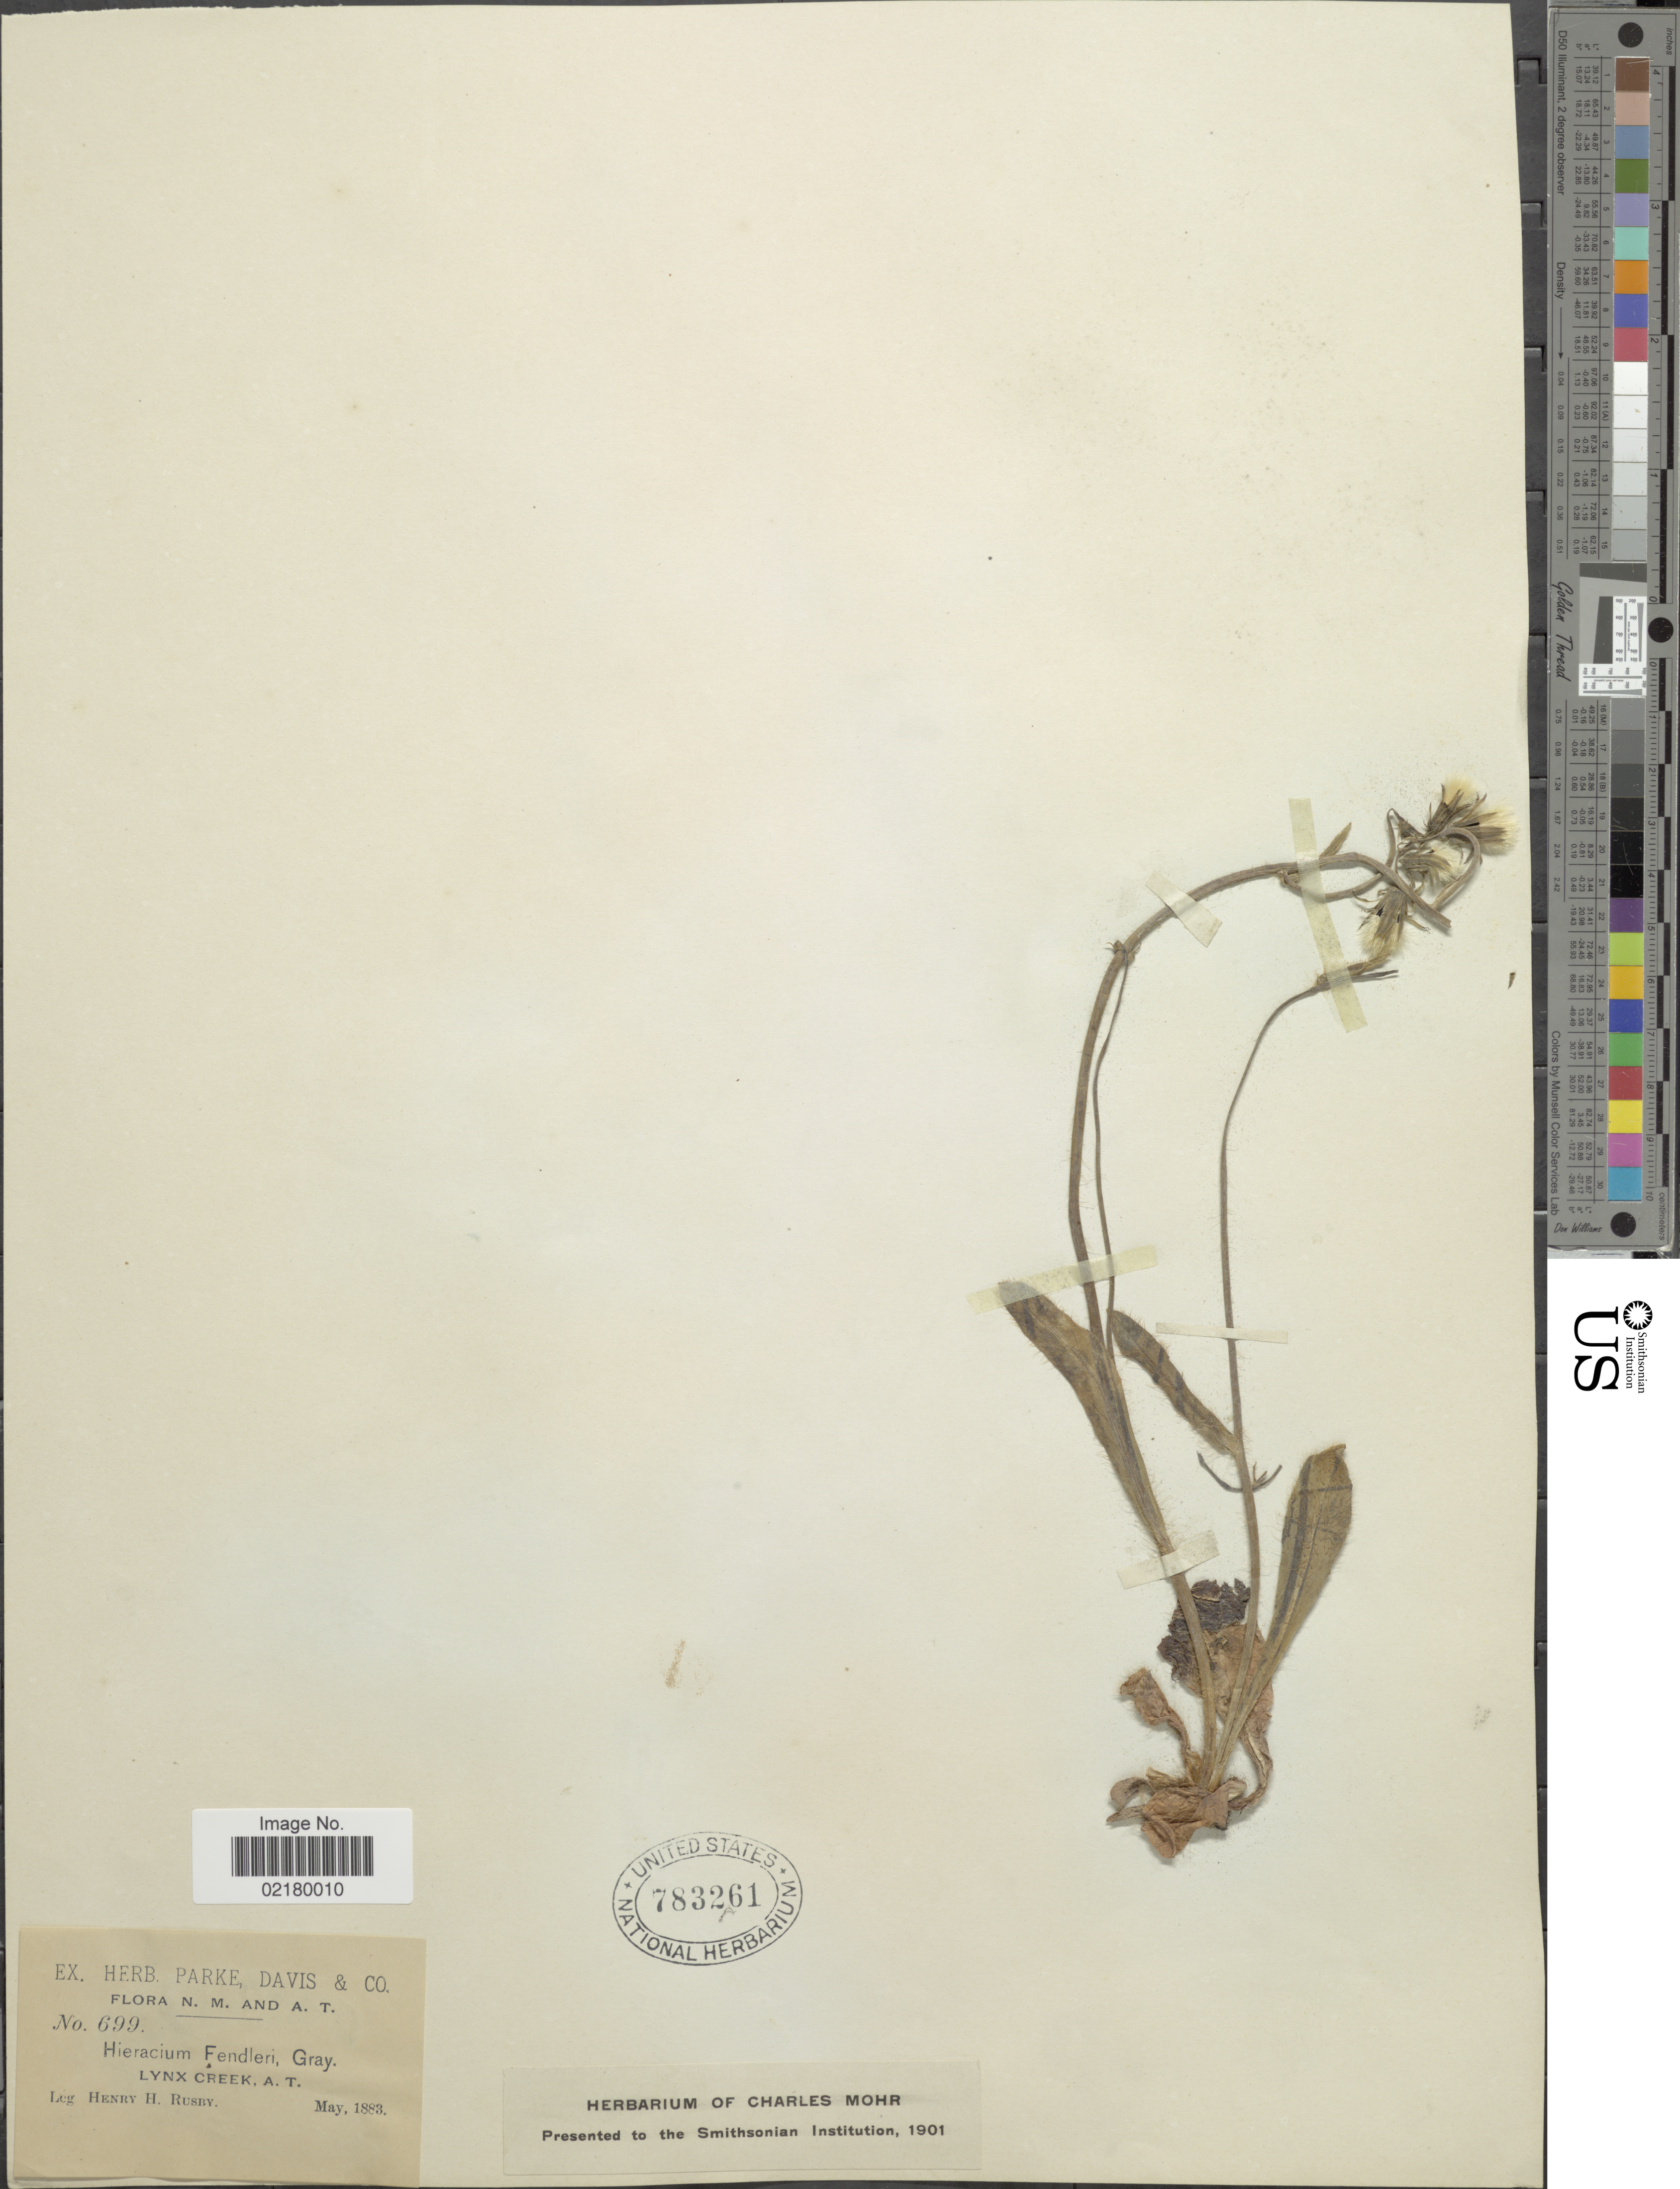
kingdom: Plantae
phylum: Tracheophyta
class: Magnoliopsida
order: Asterales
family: Asteraceae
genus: Hieracium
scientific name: Hieracium fendleri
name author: Sch. Bip.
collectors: H. H. Rusby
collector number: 699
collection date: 1883-05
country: United States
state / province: New Mexico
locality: A.T., Lynx Creek, A.T.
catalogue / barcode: US 783261